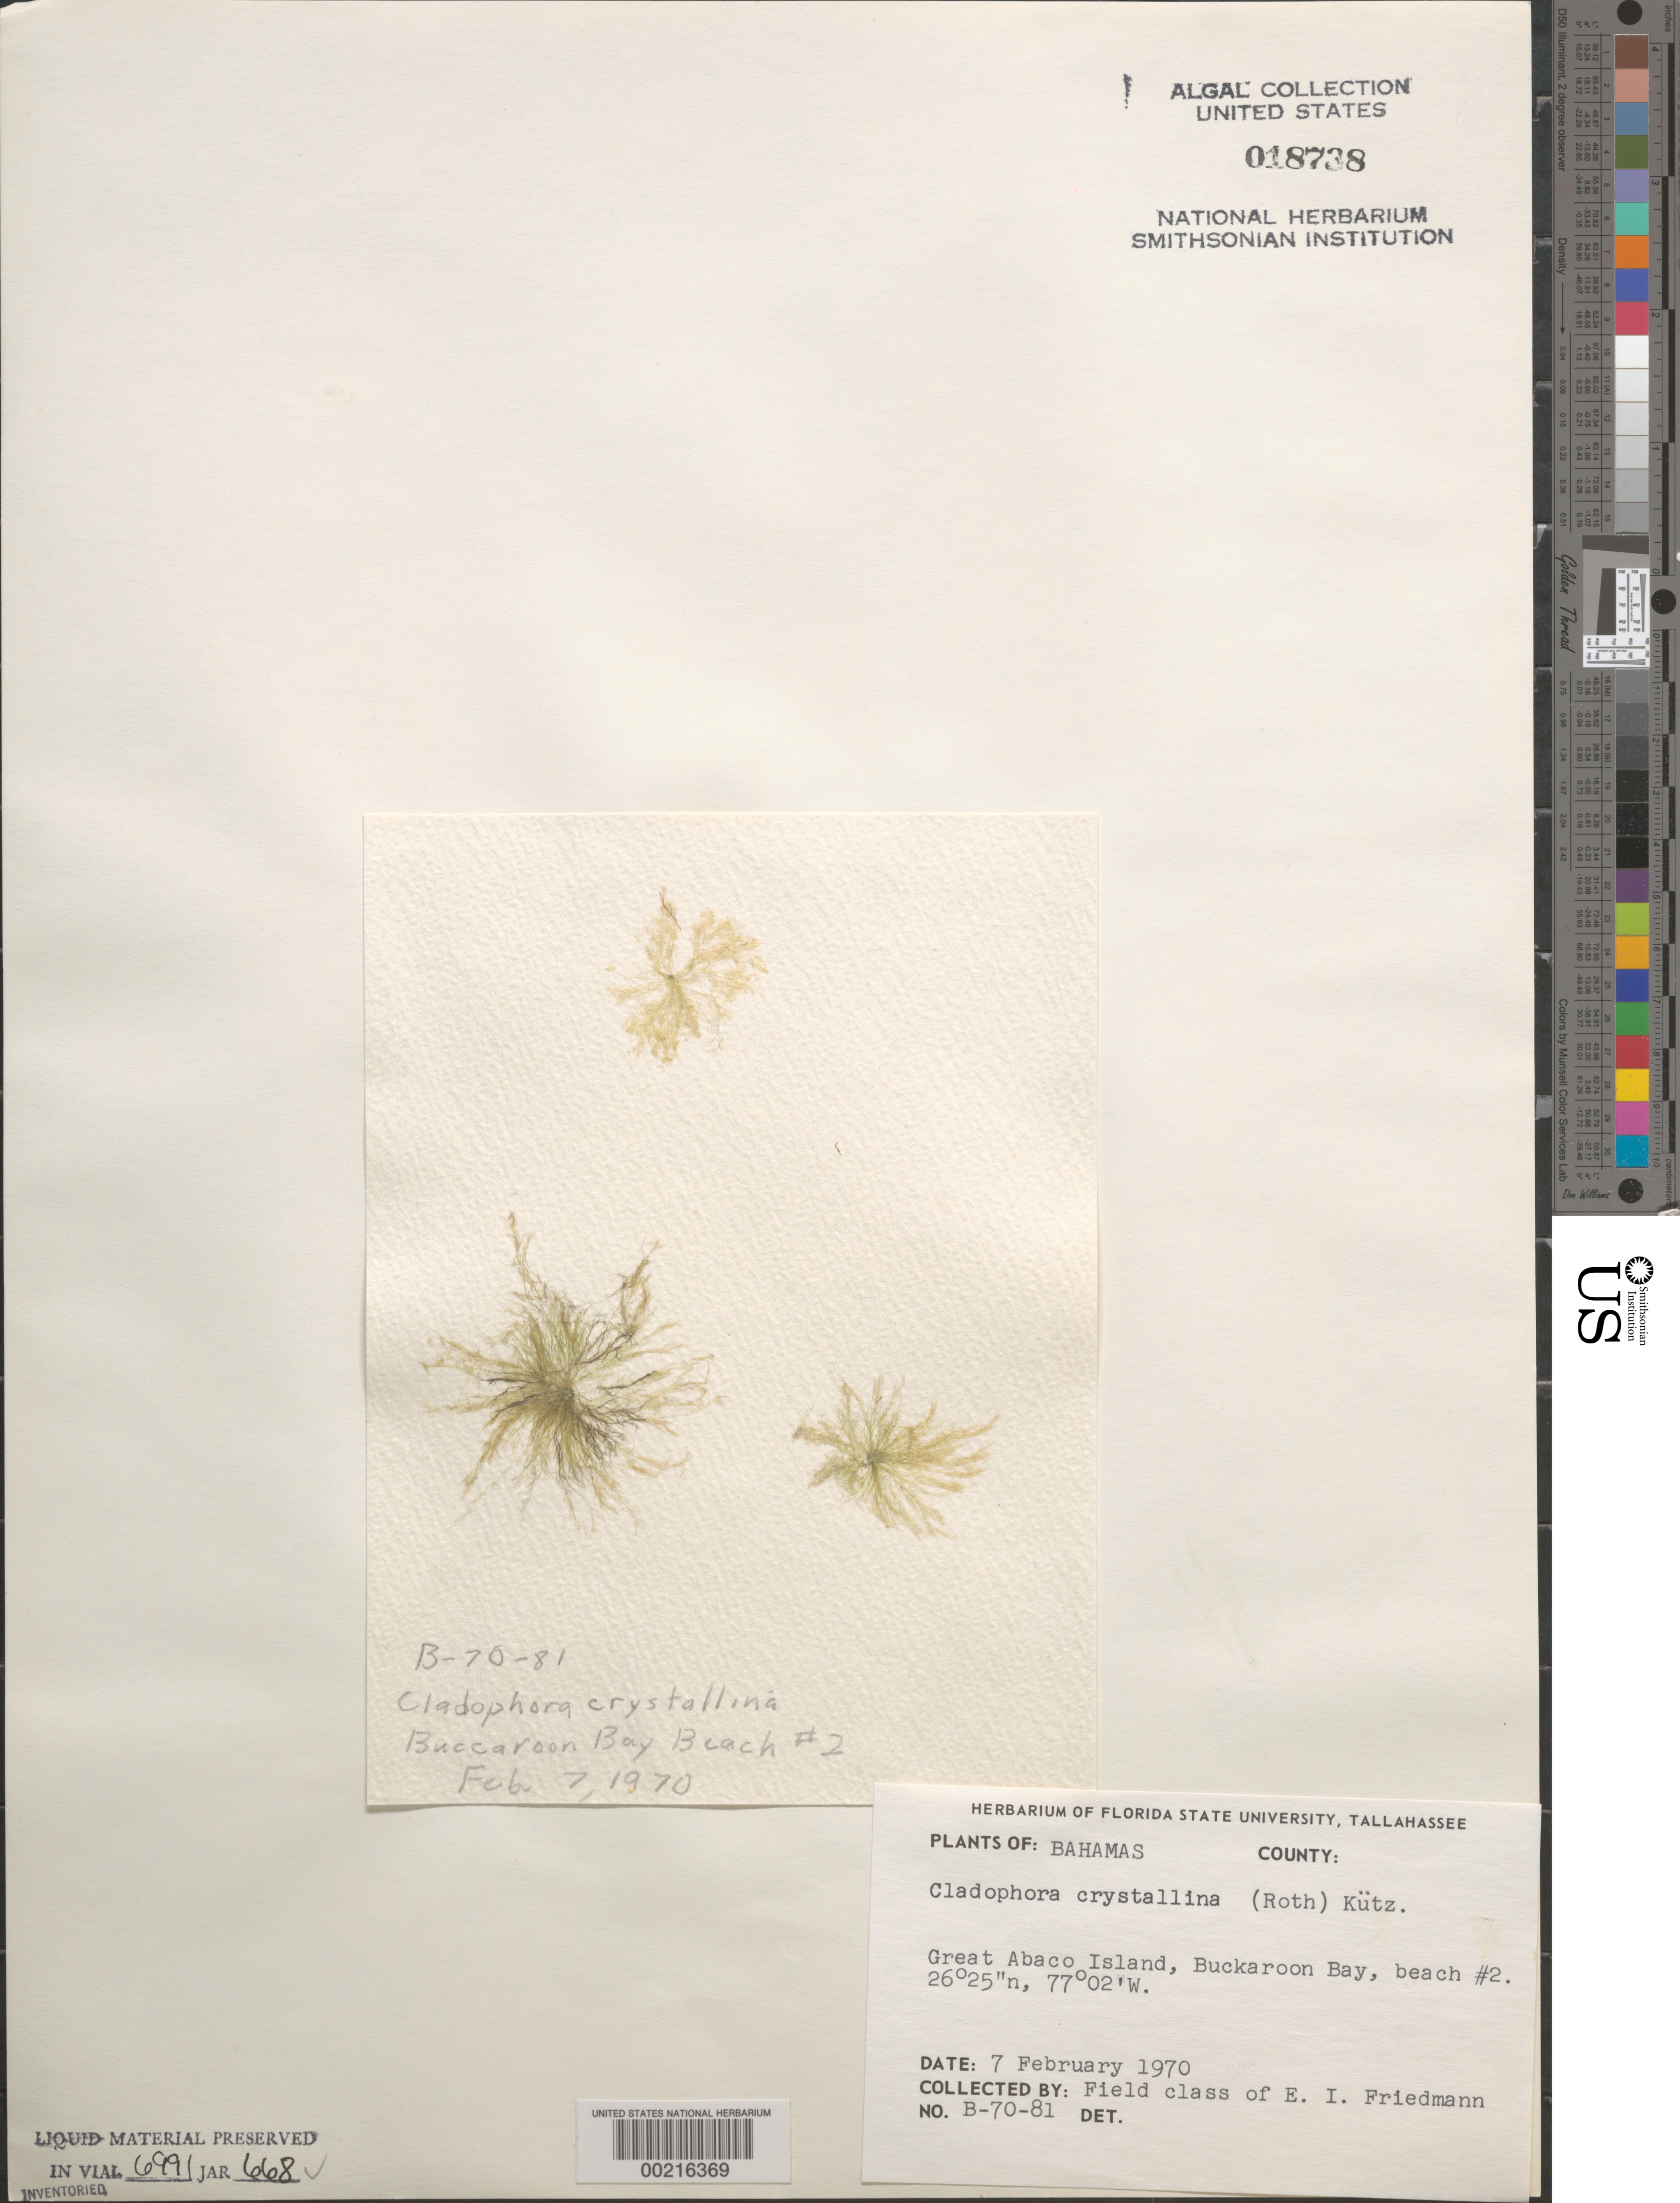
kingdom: Plantae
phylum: Chlorophyta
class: Ulvophyceae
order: Cladophorales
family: Cladophoraceae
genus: Cladophora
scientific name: Cladophora crystallina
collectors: E. Friedmann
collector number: B-70-81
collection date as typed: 07 Feb 1970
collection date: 1970-02-07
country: Bahamas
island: Great Abaco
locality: Buckaroon Bay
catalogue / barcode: US 18738